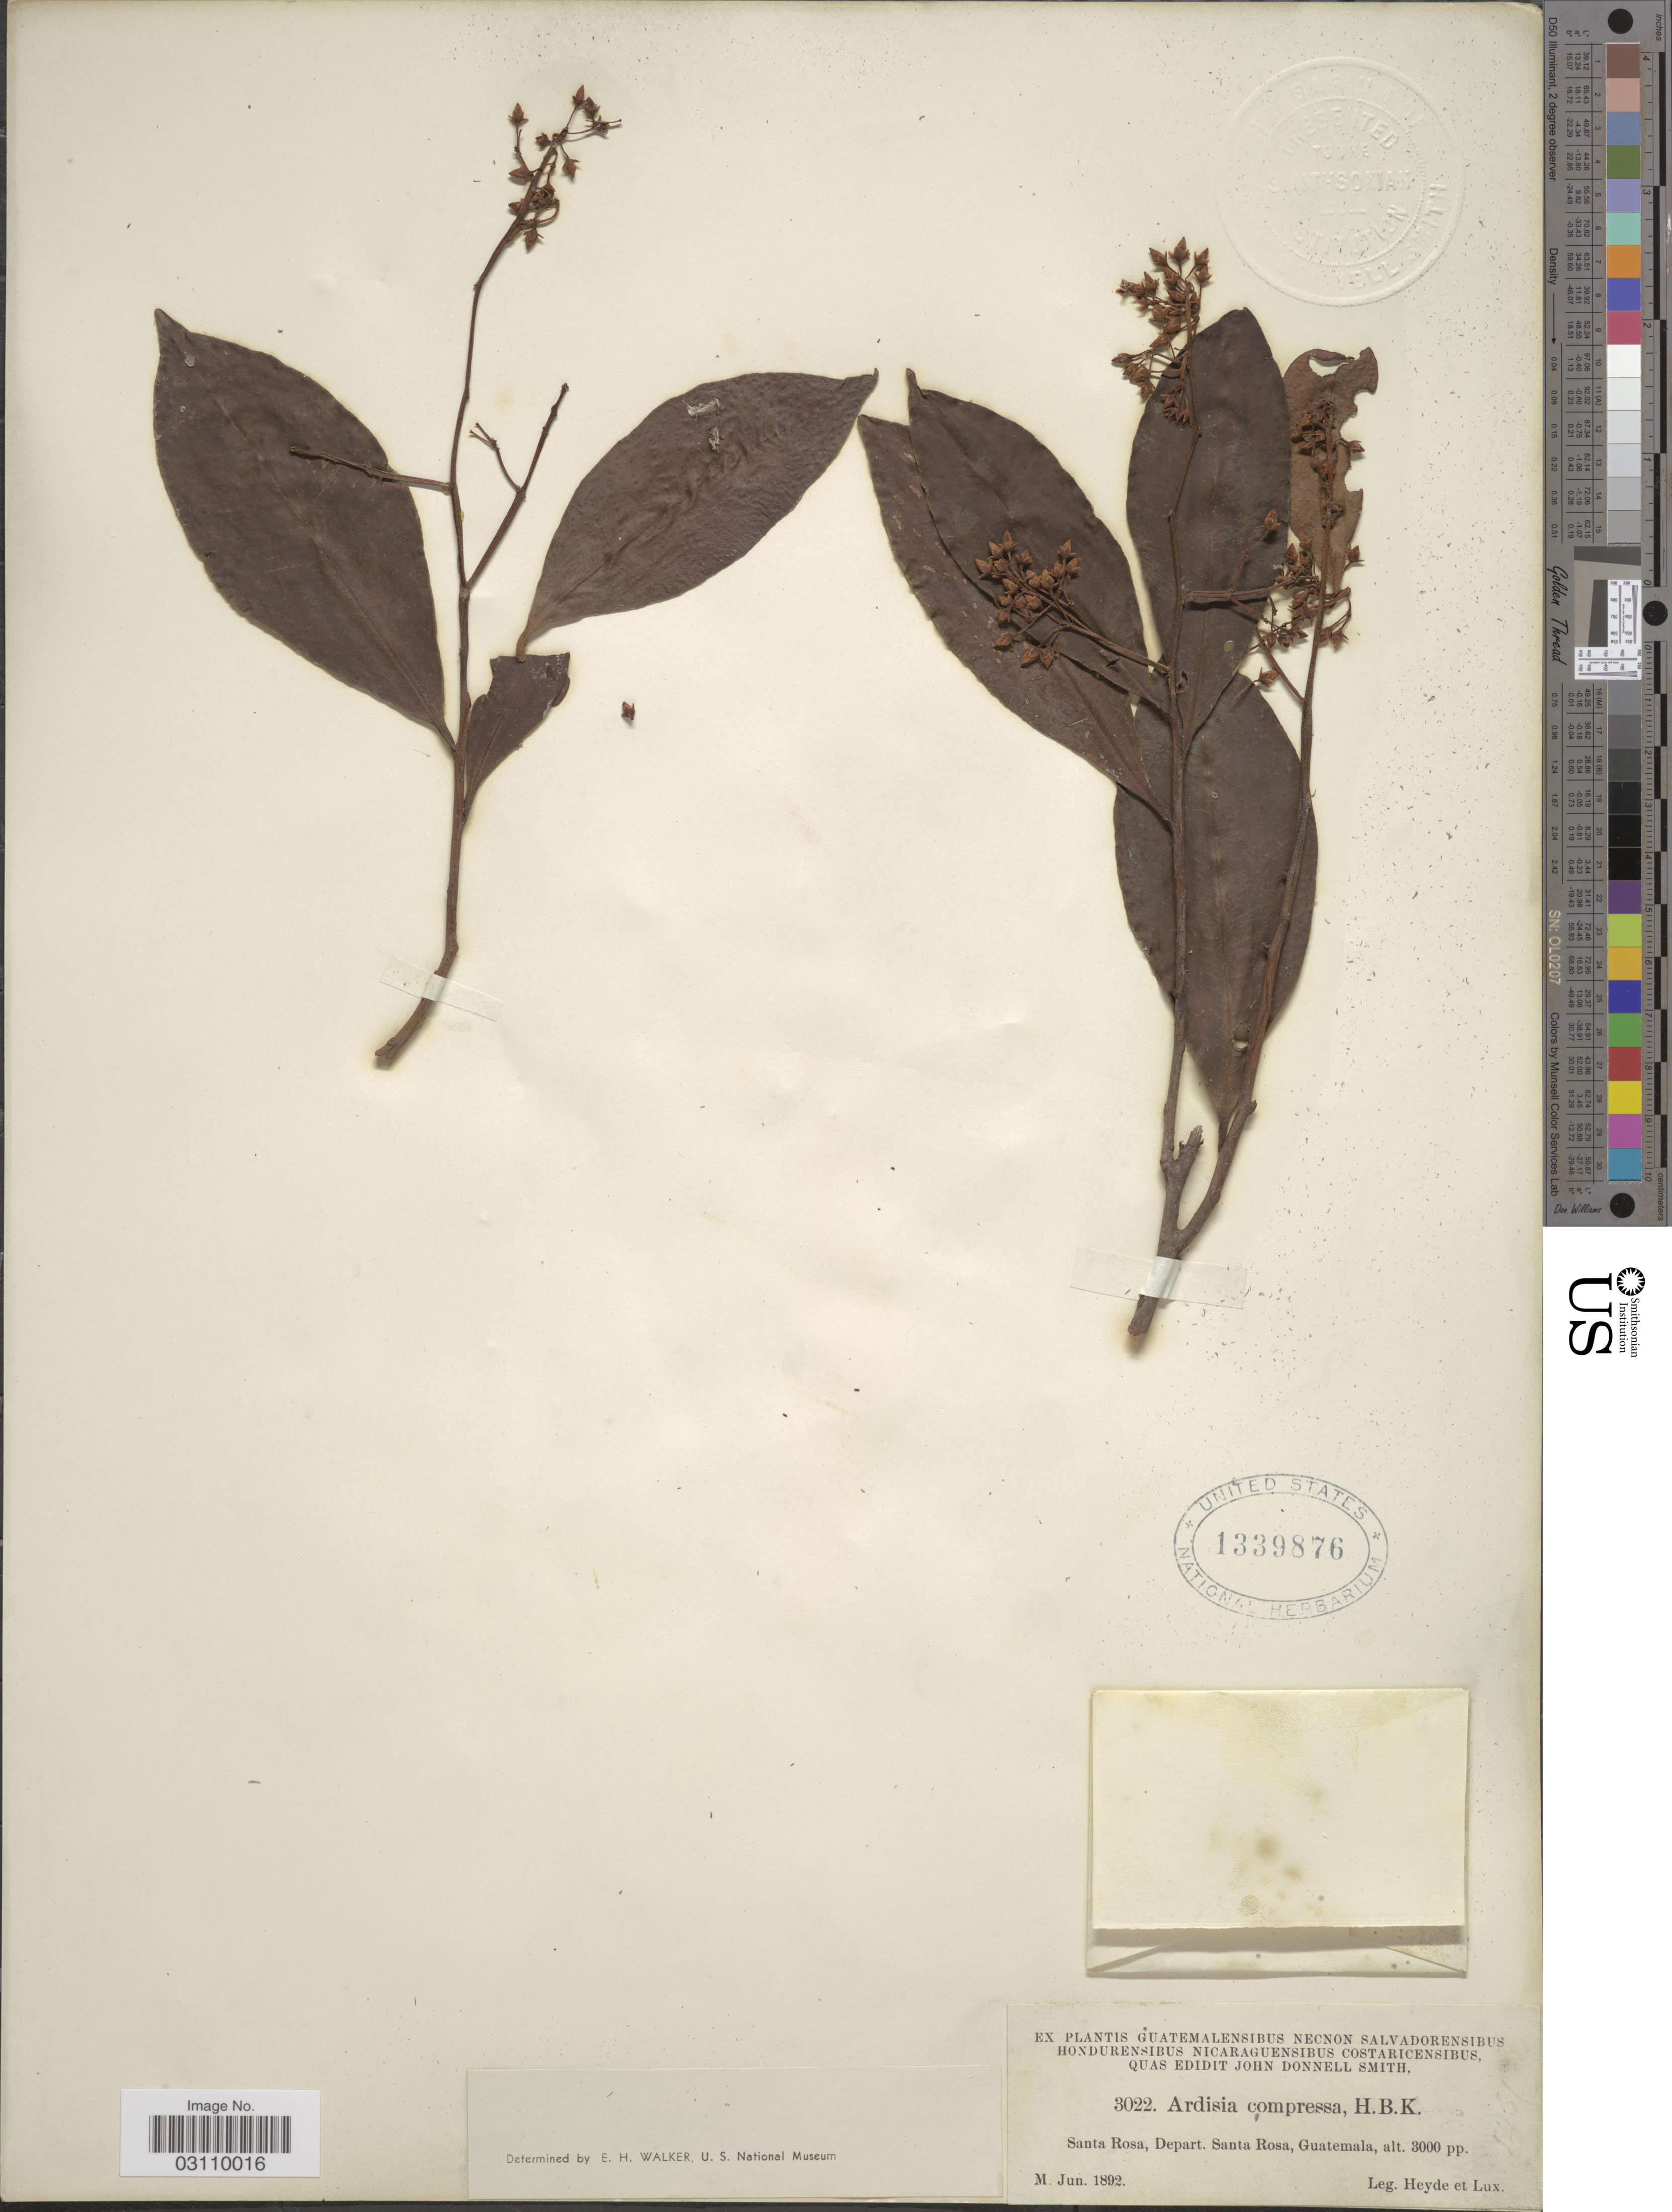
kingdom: Plantae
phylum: Tracheophyta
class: Magnoliopsida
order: Ericales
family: Primulaceae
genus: Ardisia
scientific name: Ardisia compressa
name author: Kunth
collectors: Heyde & Lux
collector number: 3022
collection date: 1892-06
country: Guatemala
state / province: Santa Rosa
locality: Depart. Santa Rosa.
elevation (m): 914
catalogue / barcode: US 1339876